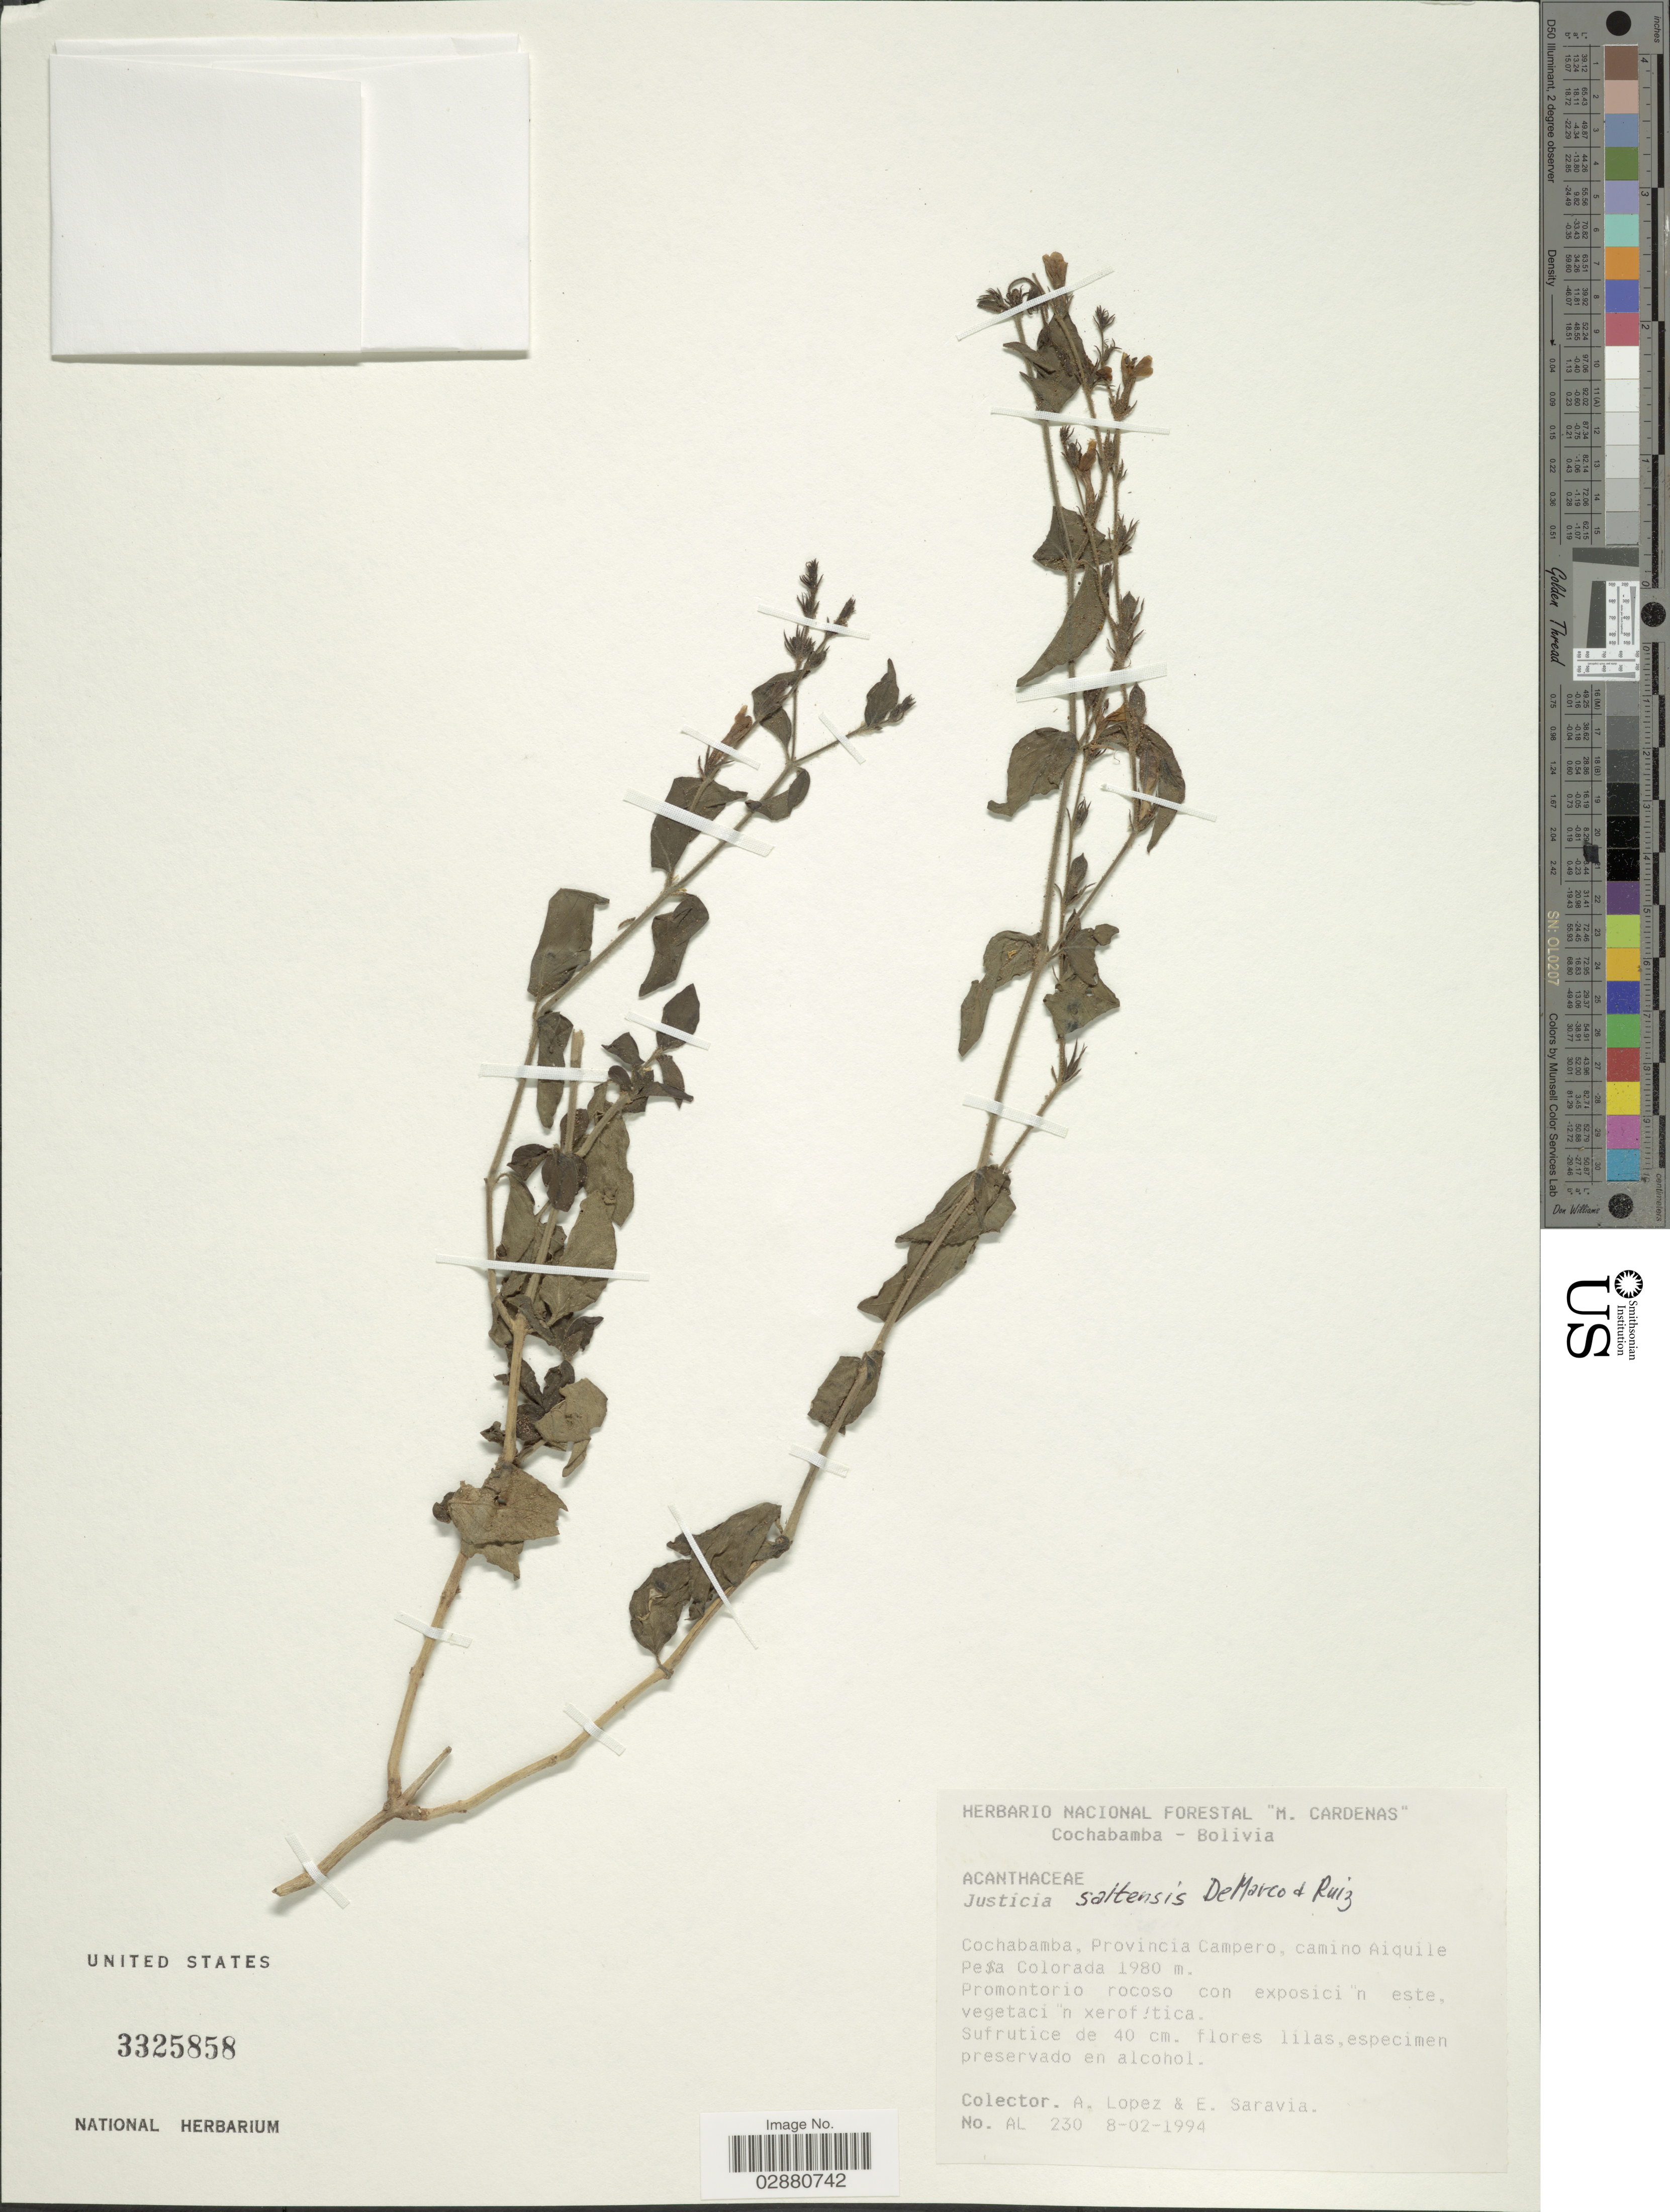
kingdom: Plantae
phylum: Tracheophyta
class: Magnoliopsida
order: Lamiales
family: Acanthaceae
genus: Justicia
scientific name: Justicia saltensis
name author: T. Ruíz & De Marco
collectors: A. Lopez & E. Saravia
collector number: AL230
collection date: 1994-02-08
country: Bolivia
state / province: Cochabamba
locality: Provincia Campero, camino Aiquile Pe$a [interpreted] Colorada.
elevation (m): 1980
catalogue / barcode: US 3325858